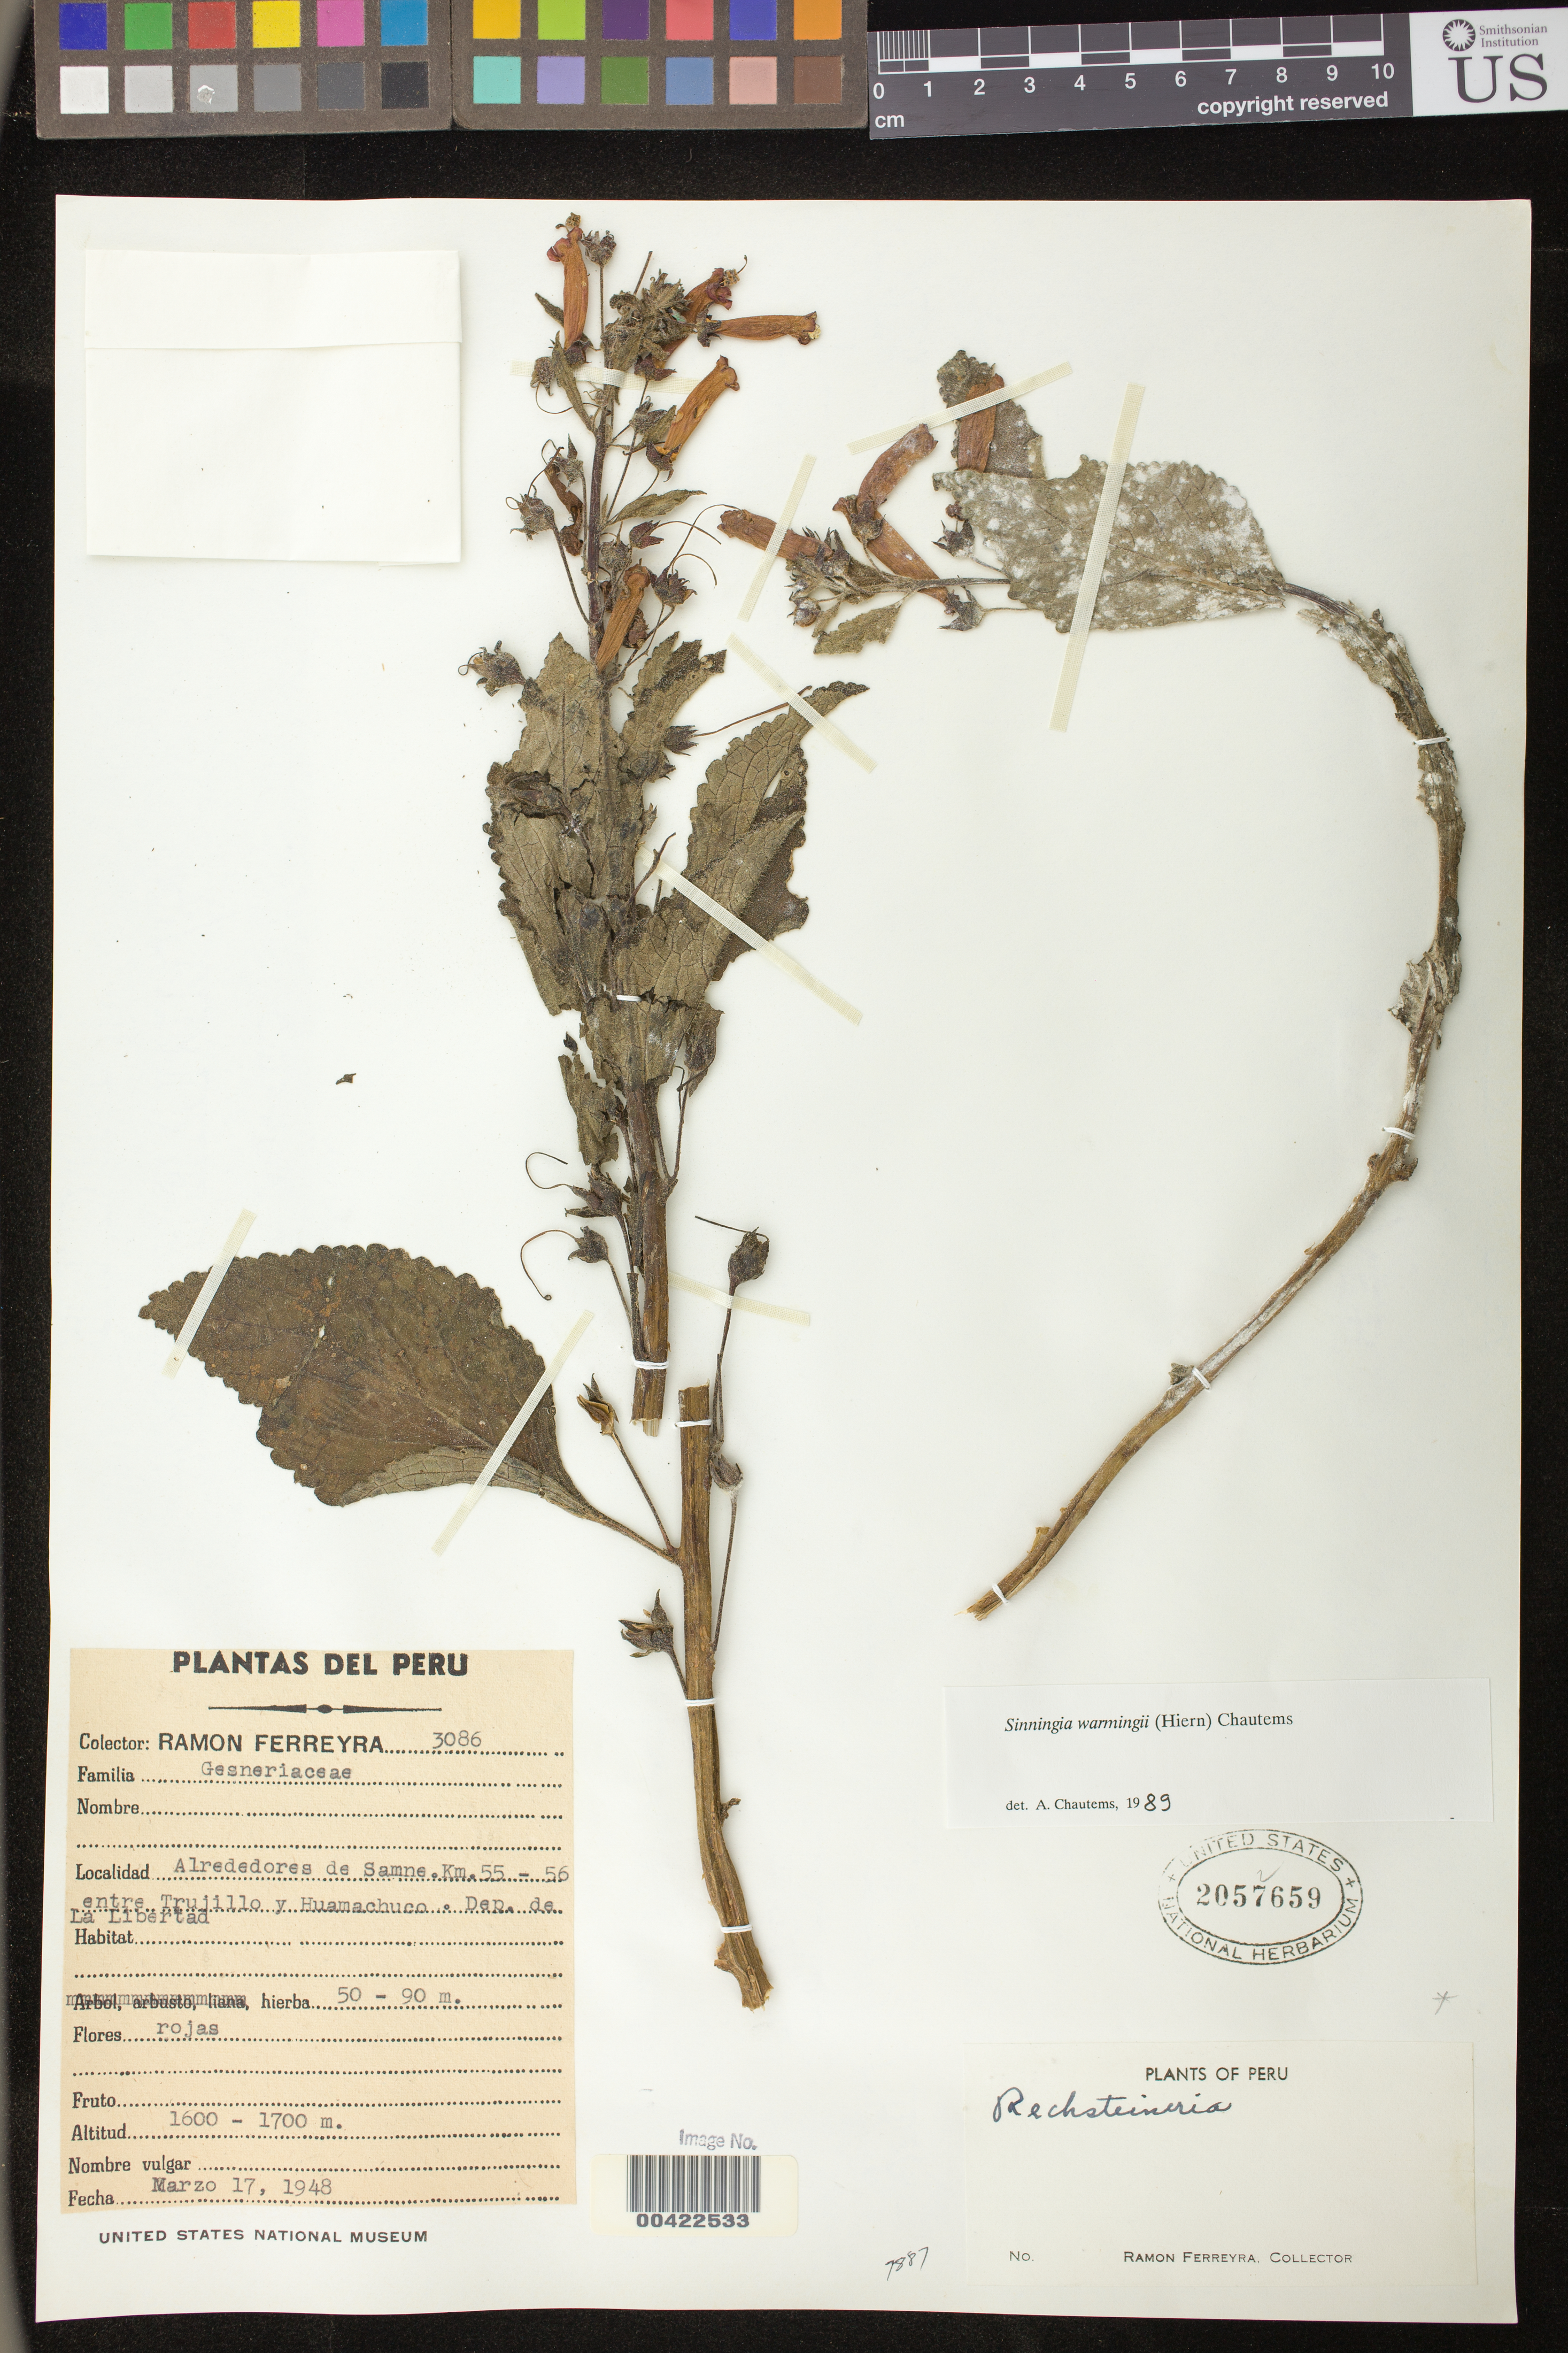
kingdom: Plantae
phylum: Tracheophyta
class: Magnoliopsida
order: Lamiales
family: Gesneriaceae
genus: Sinningia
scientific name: Sinningia warmingii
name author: (Hiern) Chautems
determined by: Skog, Laurence E.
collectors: R. A. Ferreyra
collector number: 3086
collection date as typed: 17 Mar 1948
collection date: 1948-03-17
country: Peru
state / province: La Libertad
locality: Alrededores de Samne; km 55-56 entre Trujillo y Huamachuco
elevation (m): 1600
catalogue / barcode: US 2057659